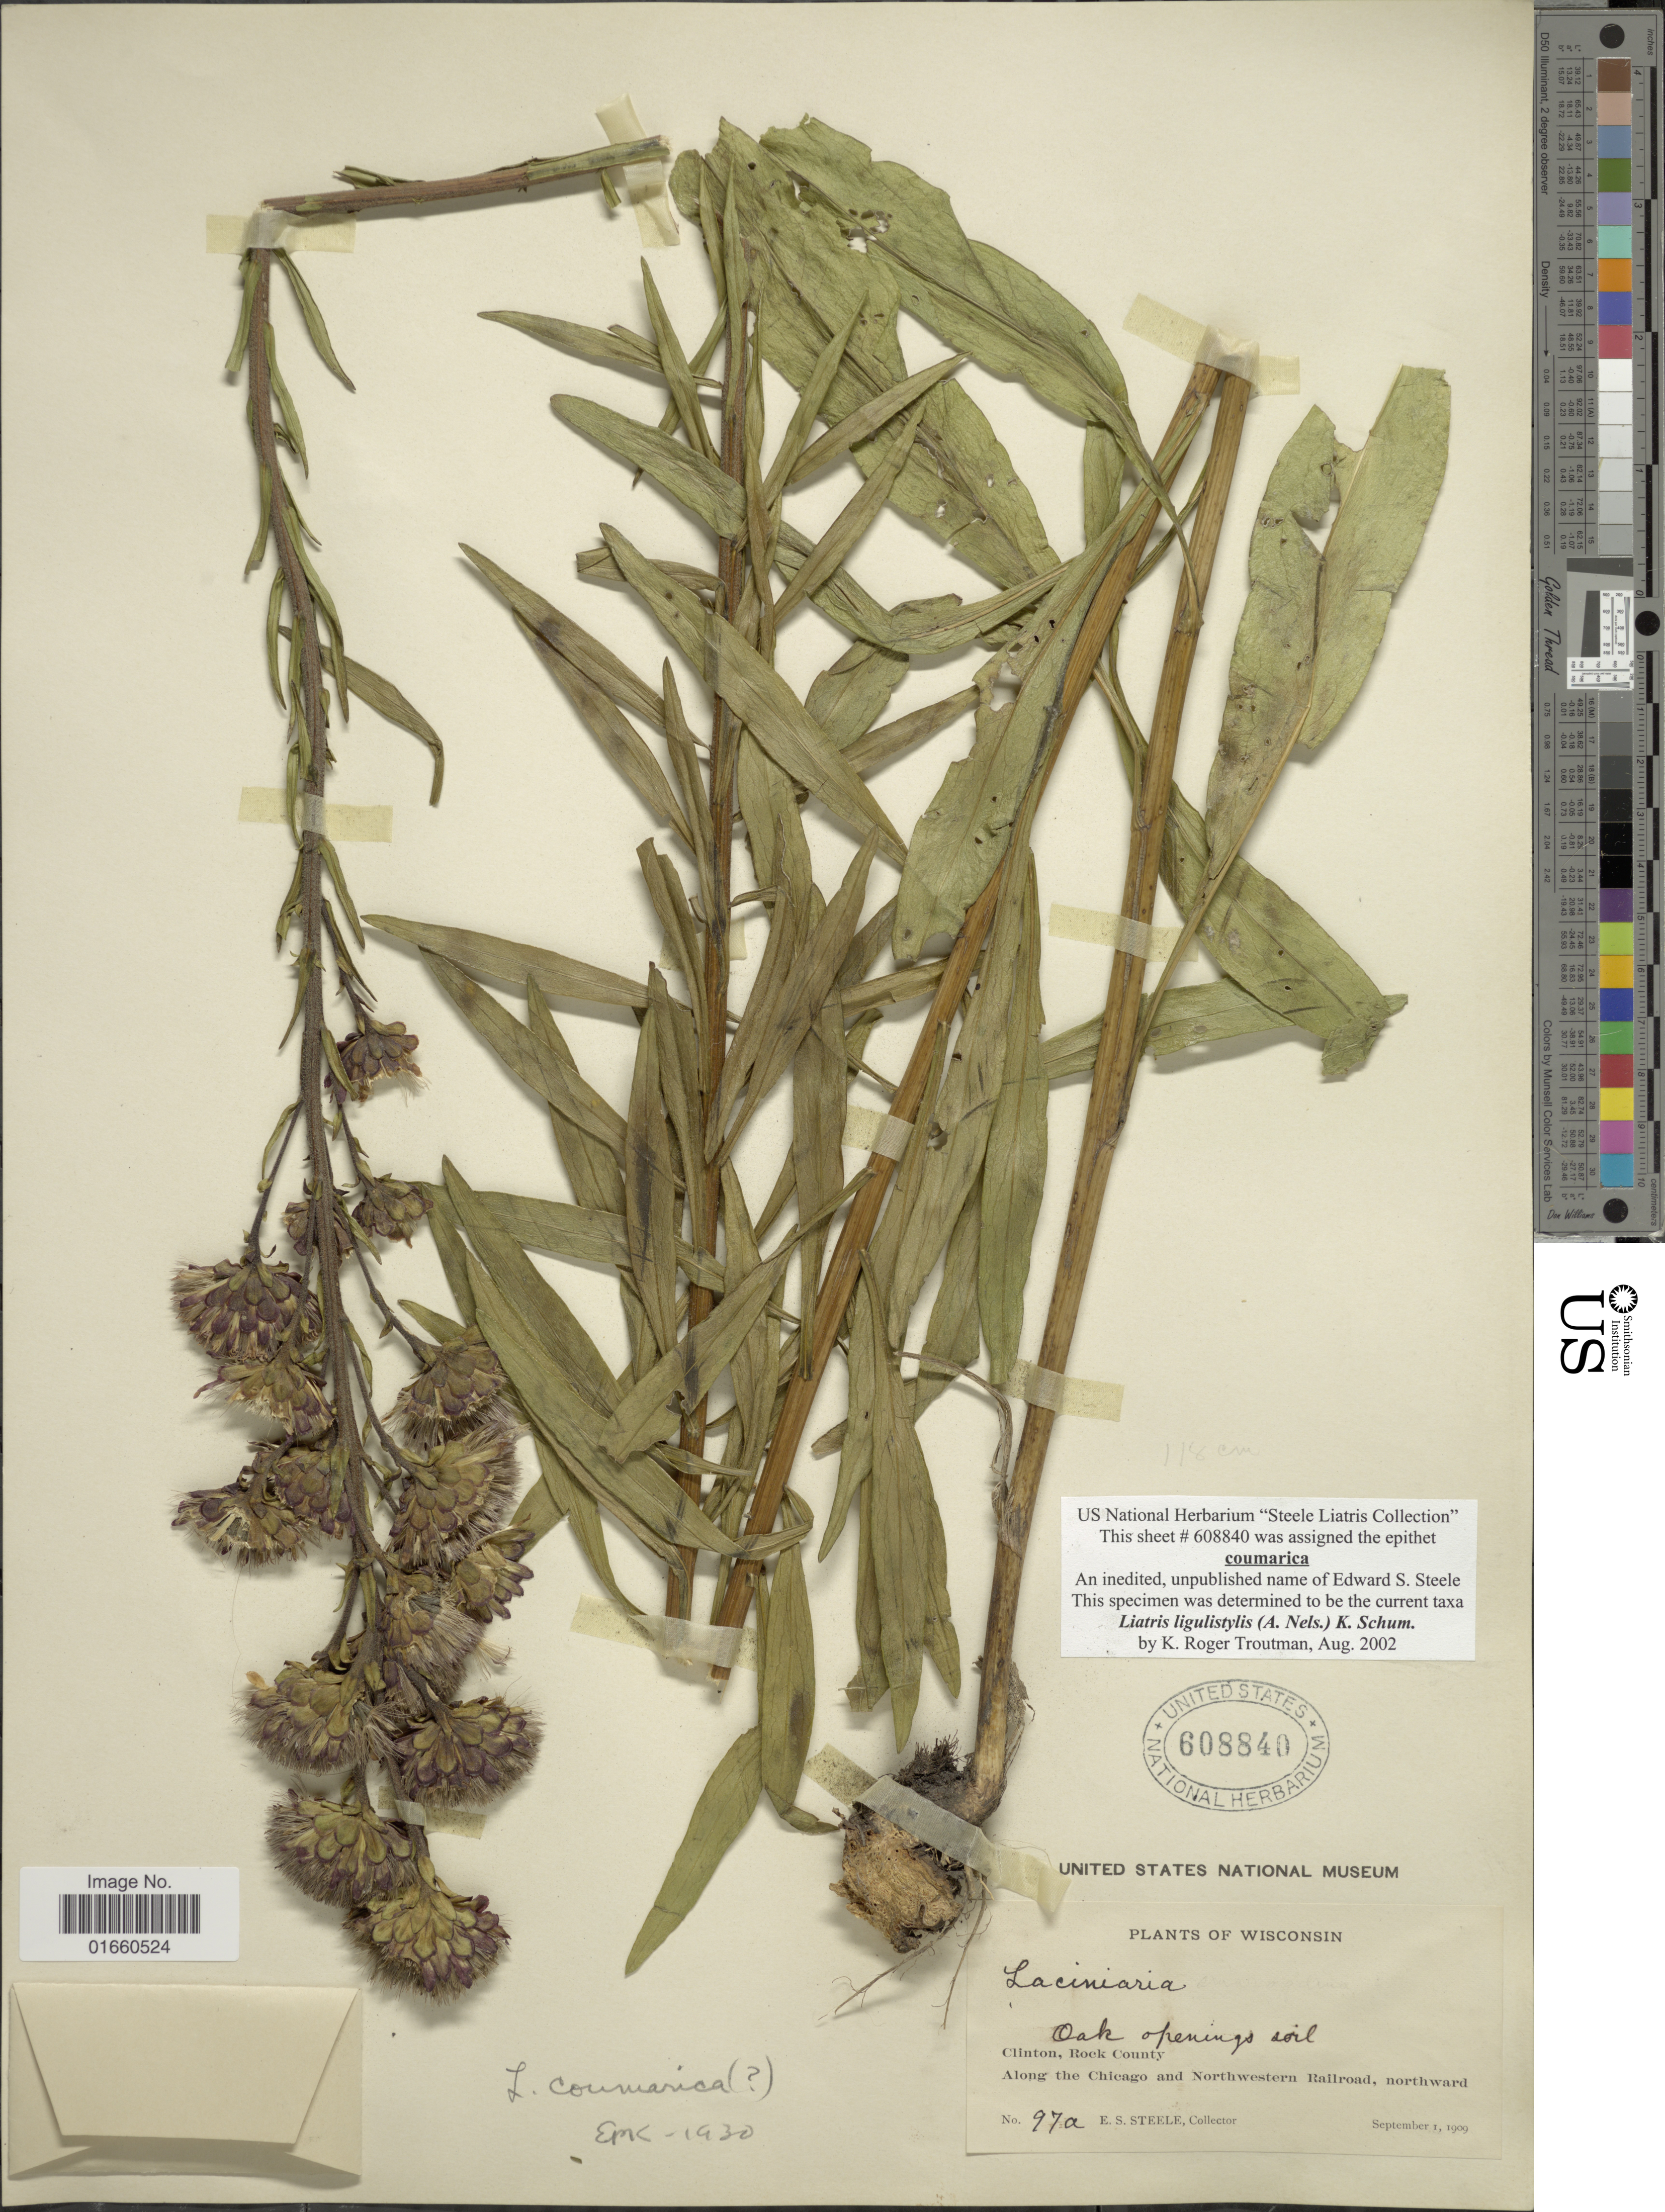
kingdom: Plantae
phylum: Tracheophyta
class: Magnoliopsida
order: Asterales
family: Asteraceae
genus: Liatris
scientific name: Liatris ligulistylis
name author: (A. Nelson) K. Schum.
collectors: E. Steele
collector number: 97a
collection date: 1909-09-01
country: United States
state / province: Wisconsin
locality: Clinton, Rock County, Along the Chicago and Northwestern Railroad, northward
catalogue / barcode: US 608840